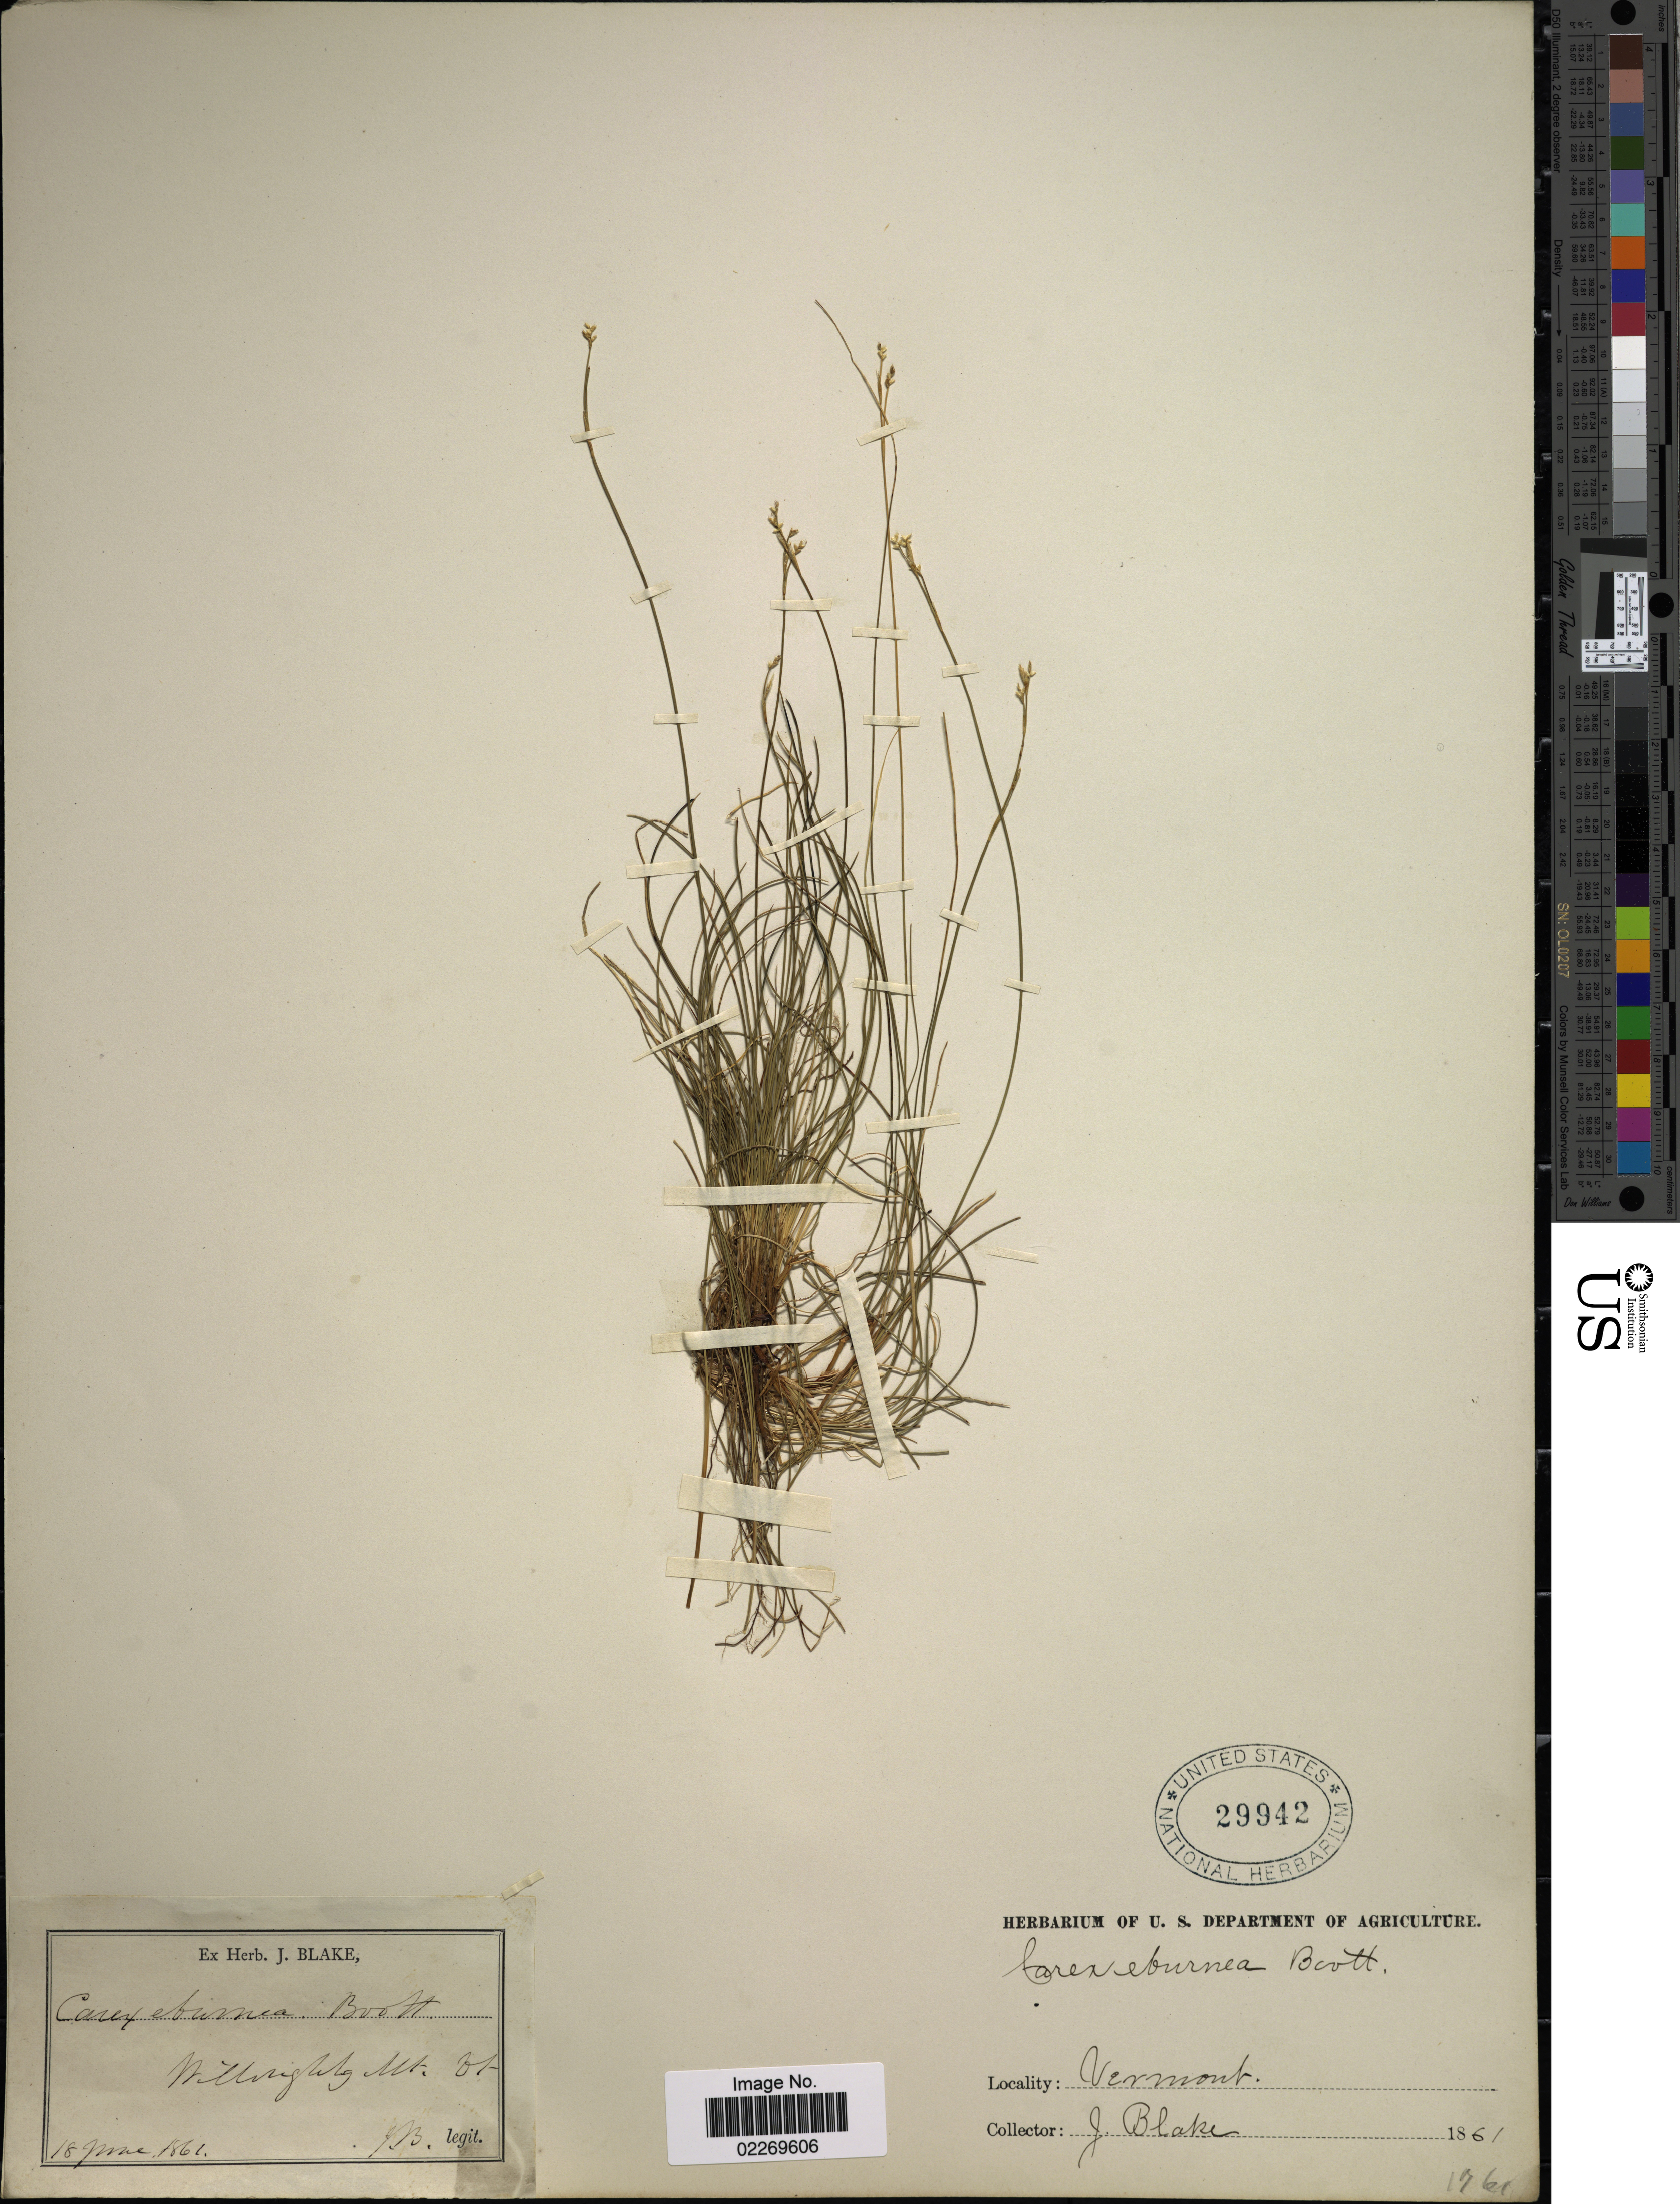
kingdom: Plantae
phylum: Tracheophyta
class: Liliopsida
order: Poales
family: Cyperaceae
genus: Carex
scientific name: Carex eburnea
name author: Boott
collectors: J. Blake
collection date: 1861-06-15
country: United States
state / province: Vermont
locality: Willoughby Mt.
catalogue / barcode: US 29942